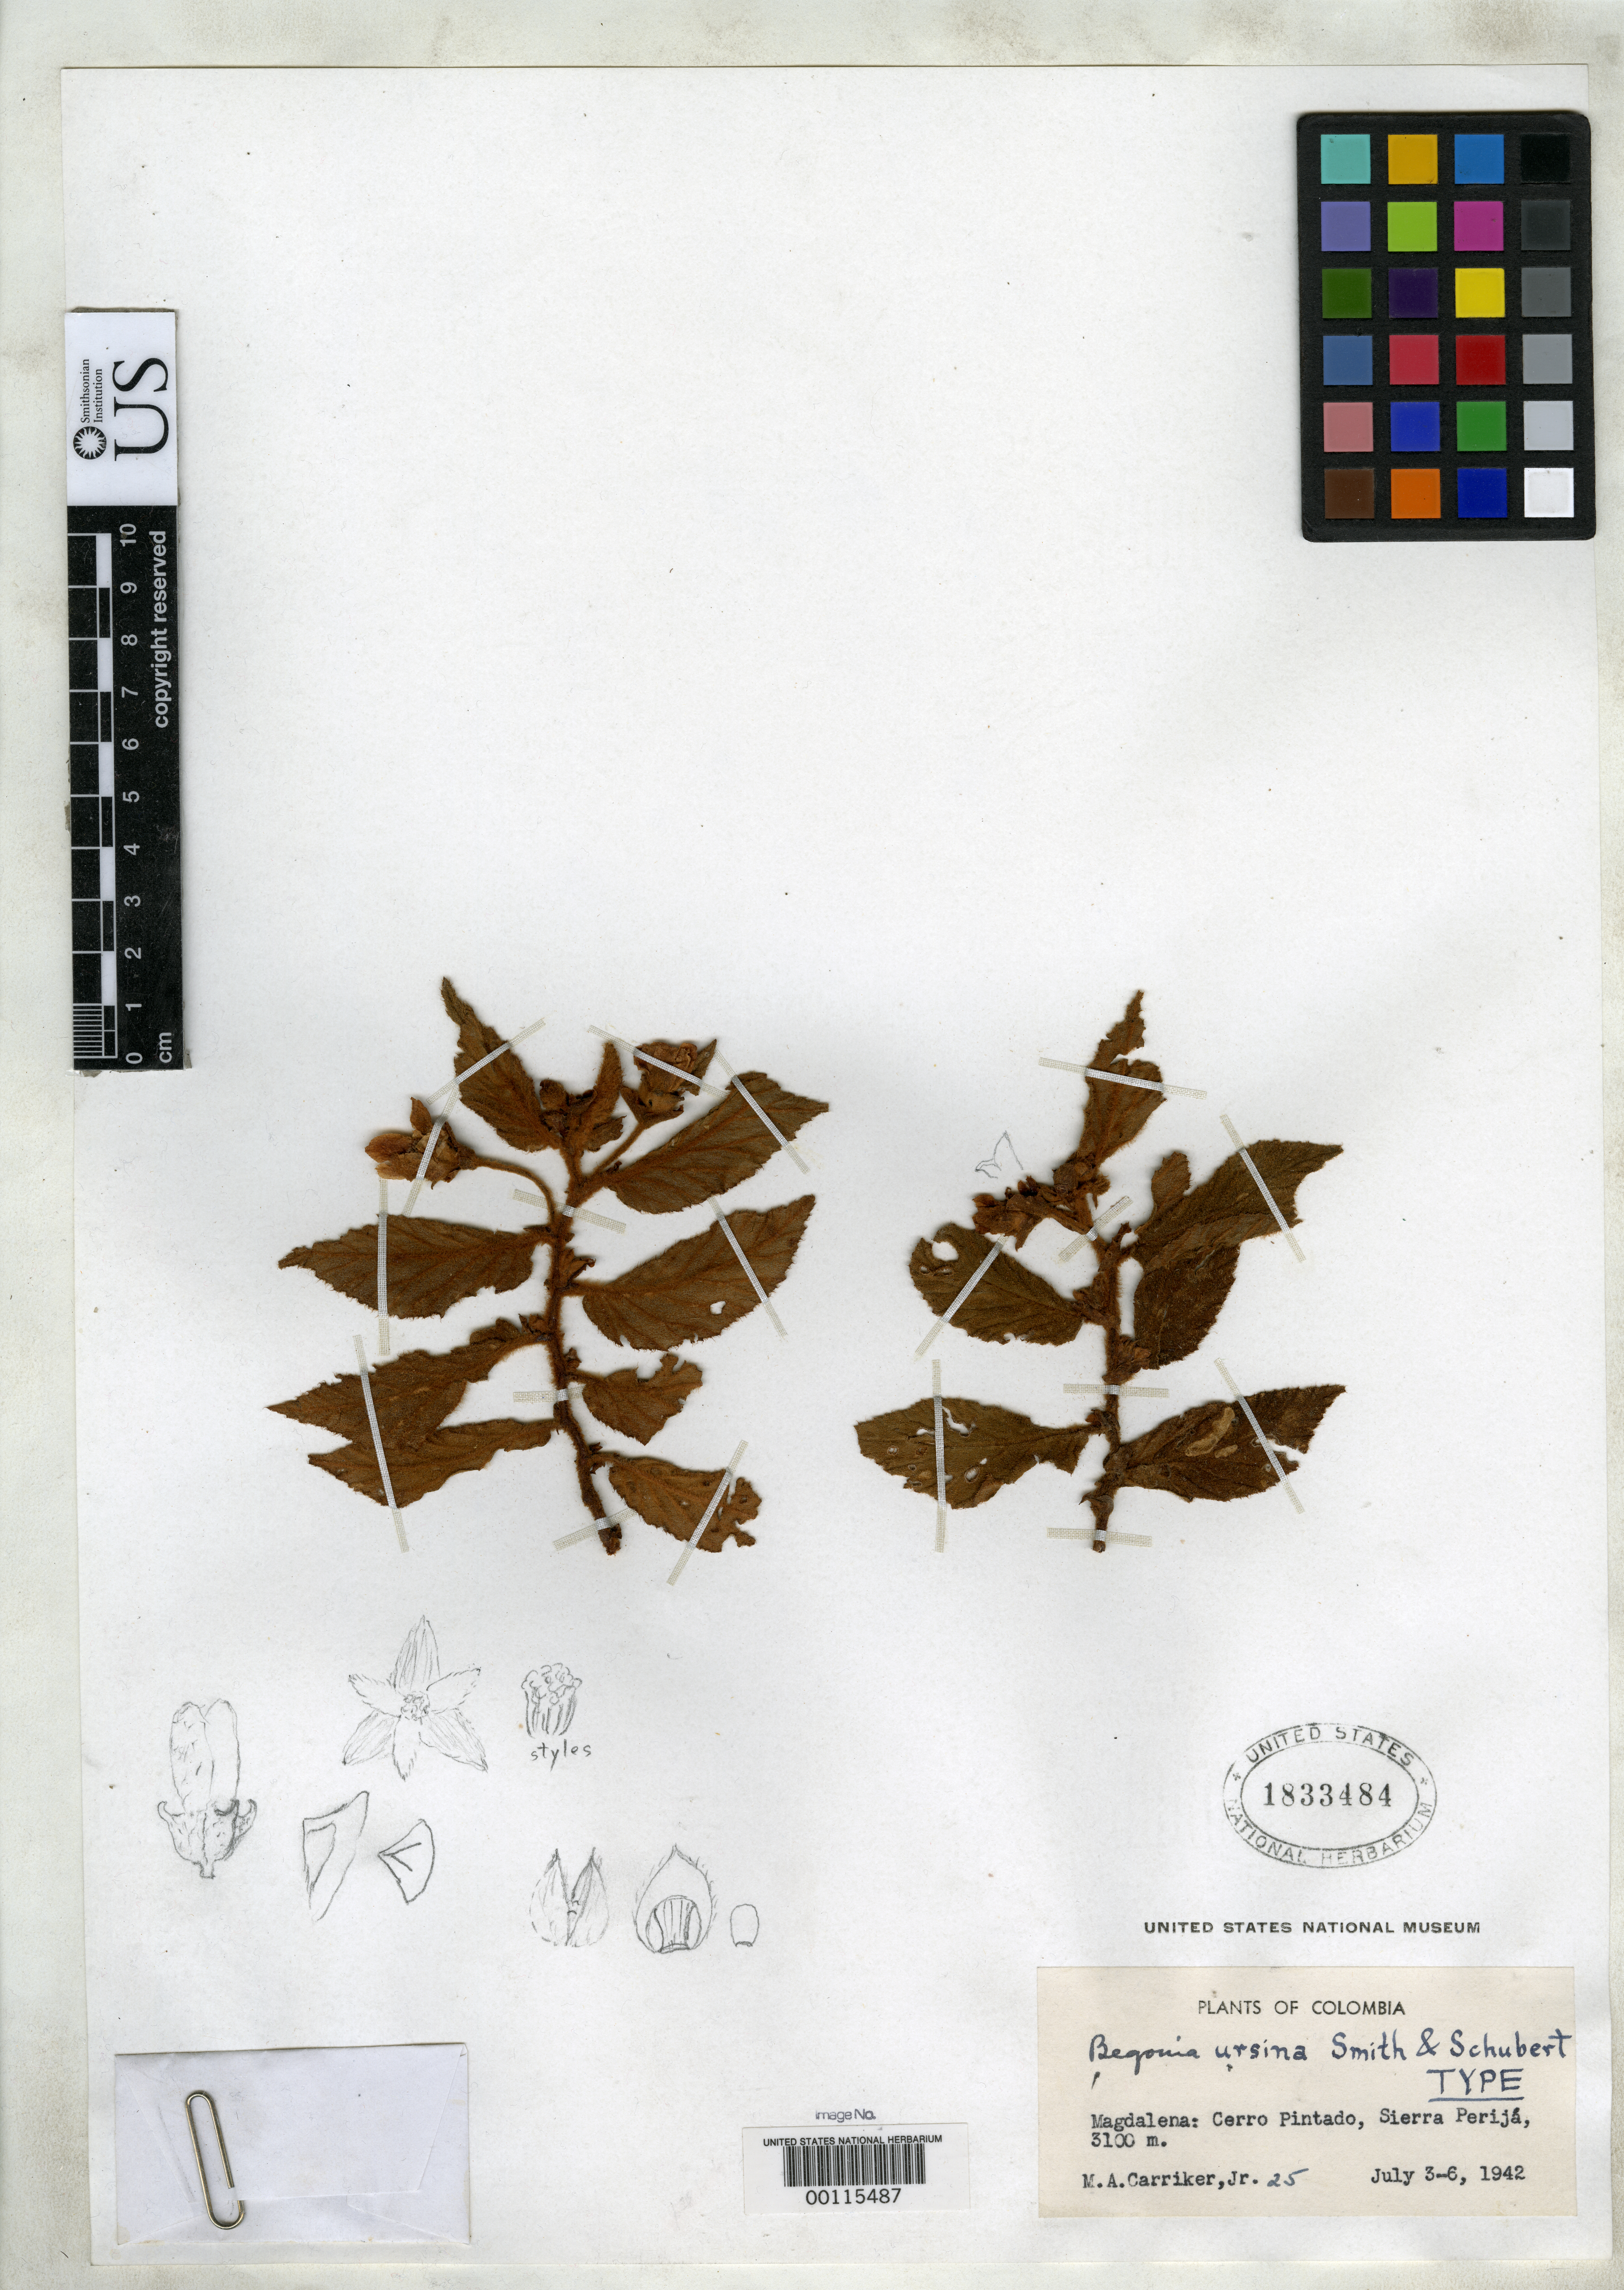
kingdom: Plantae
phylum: Tracheophyta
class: Magnoliopsida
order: Cucurbitales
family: Begoniaceae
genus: Begonia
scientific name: Begonia ursina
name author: L.B. Sm. & B.G. Schub.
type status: Holotype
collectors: M. A. Carriker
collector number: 25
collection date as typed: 03 Jul 1942 to 06 Jul 1942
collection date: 1942-07-03/1942-07-06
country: Colombia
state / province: Magdalena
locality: Cerro PinTado, Sierra Perija.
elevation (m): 3100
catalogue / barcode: US 1833484